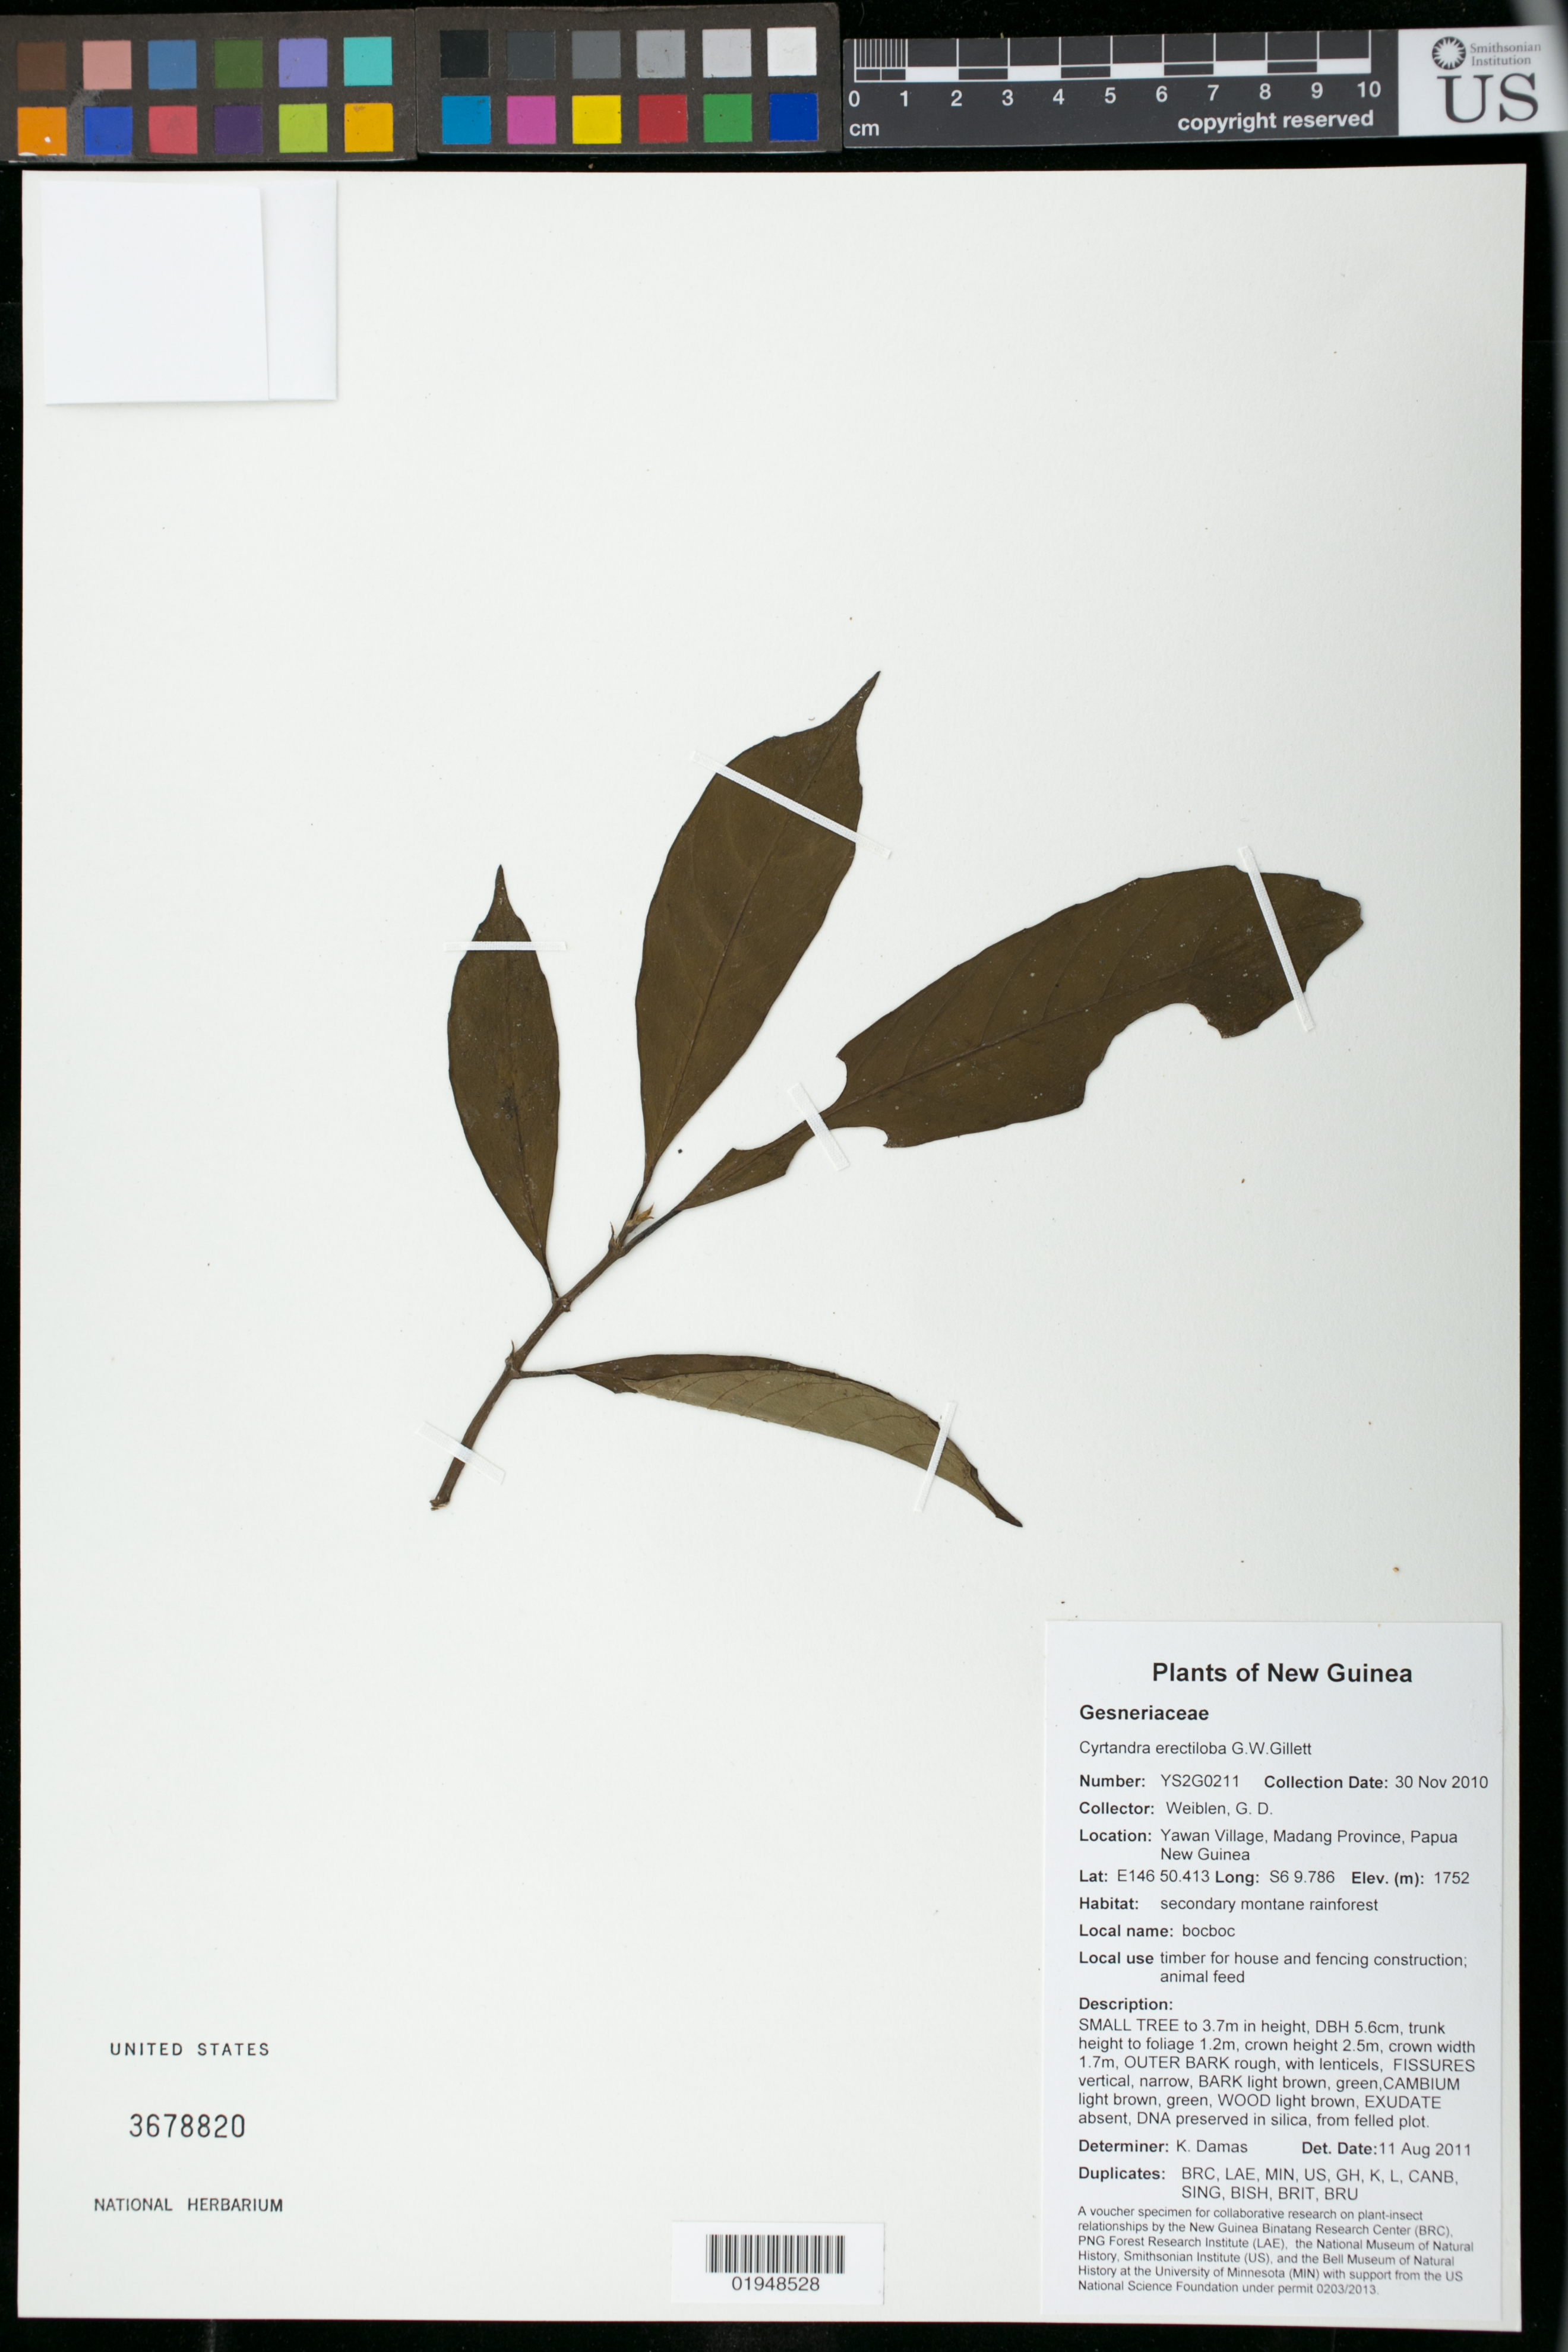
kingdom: Plantae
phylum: Tracheophyta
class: Magnoliopsida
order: Lamiales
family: Gesneriaceae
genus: Cyrtandra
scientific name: Cyrtandra erectiloba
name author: Gillett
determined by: Damas, K.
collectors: G. D. Weiblen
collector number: YS2G0211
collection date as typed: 30 Nov 2010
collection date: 2010-11-30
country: Papua New Guinea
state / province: Madang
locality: Yawan Village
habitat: secondary montane rainforest.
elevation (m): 1752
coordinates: S6 9.786, E146 50.413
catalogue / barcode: US 3678820